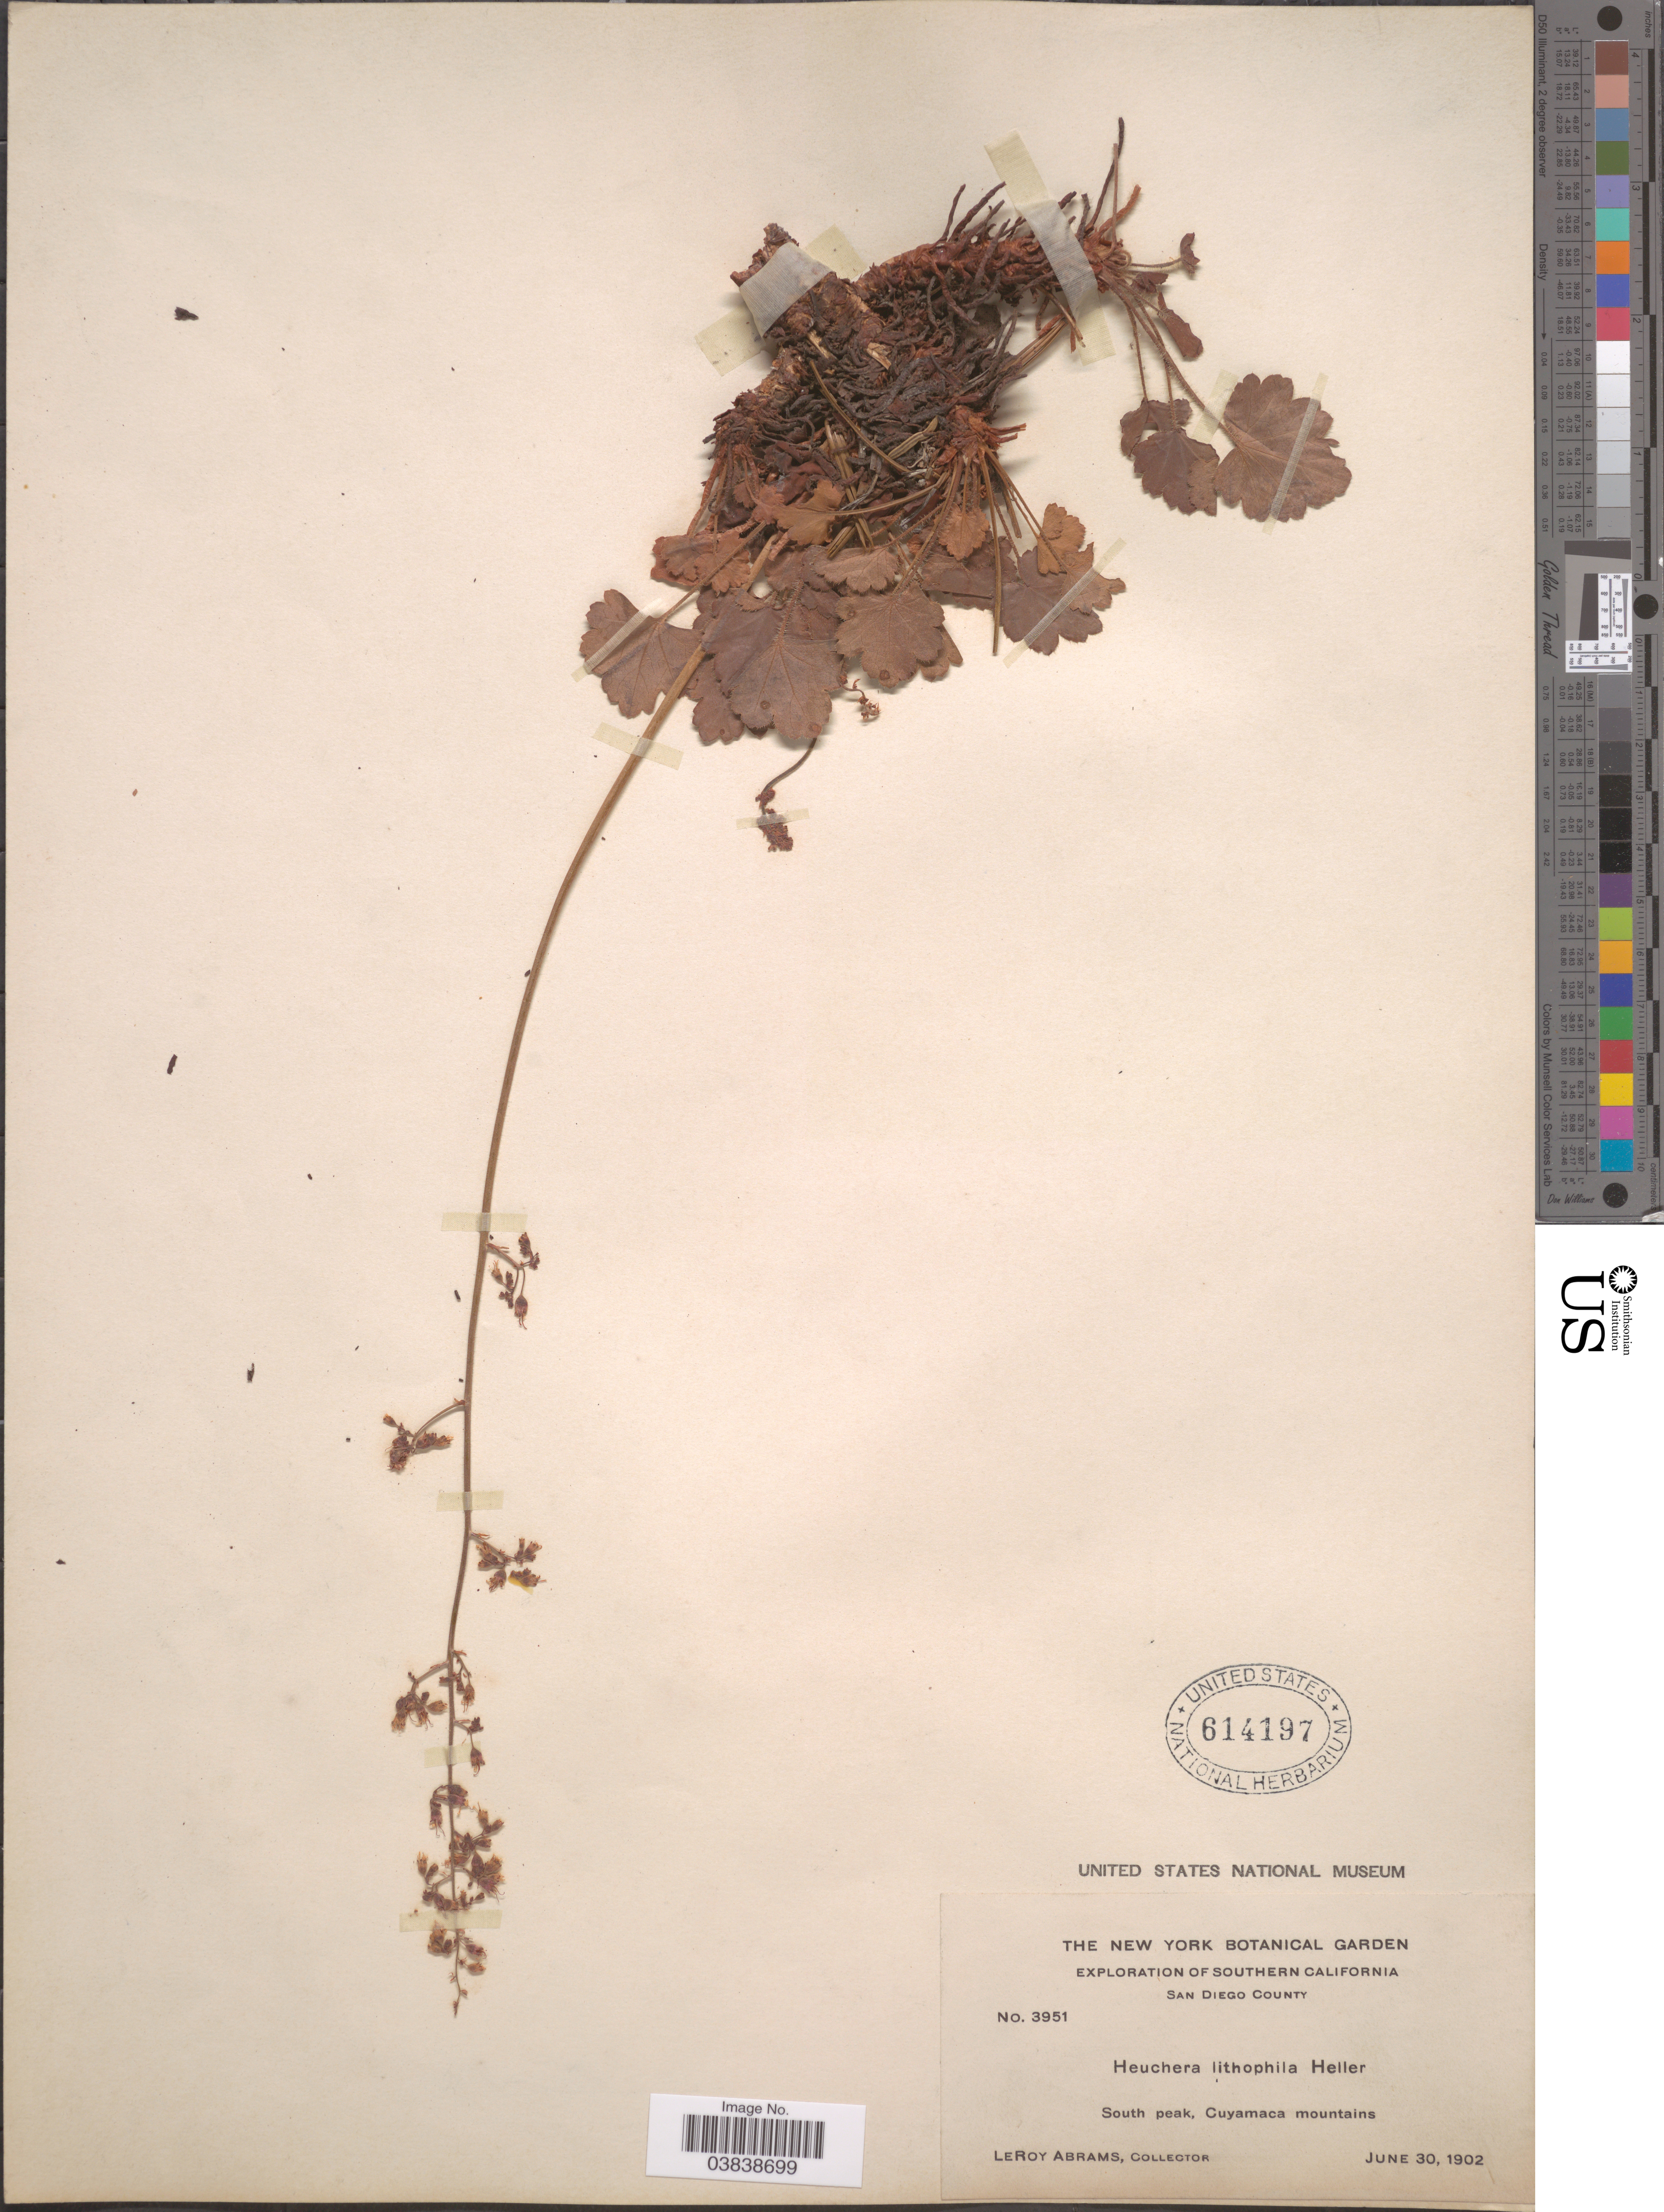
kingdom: Plantae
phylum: Tracheophyta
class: Magnoliopsida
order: Saxifragales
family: Saxifragaceae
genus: Heuchera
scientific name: Heuchera lithophila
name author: A. Heller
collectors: L. Abrams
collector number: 3951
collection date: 1902-06-30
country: United States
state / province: California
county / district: San Diego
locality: Southern California. San Diego County. South peak, Cuyamaca mountains.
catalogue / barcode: US 614197